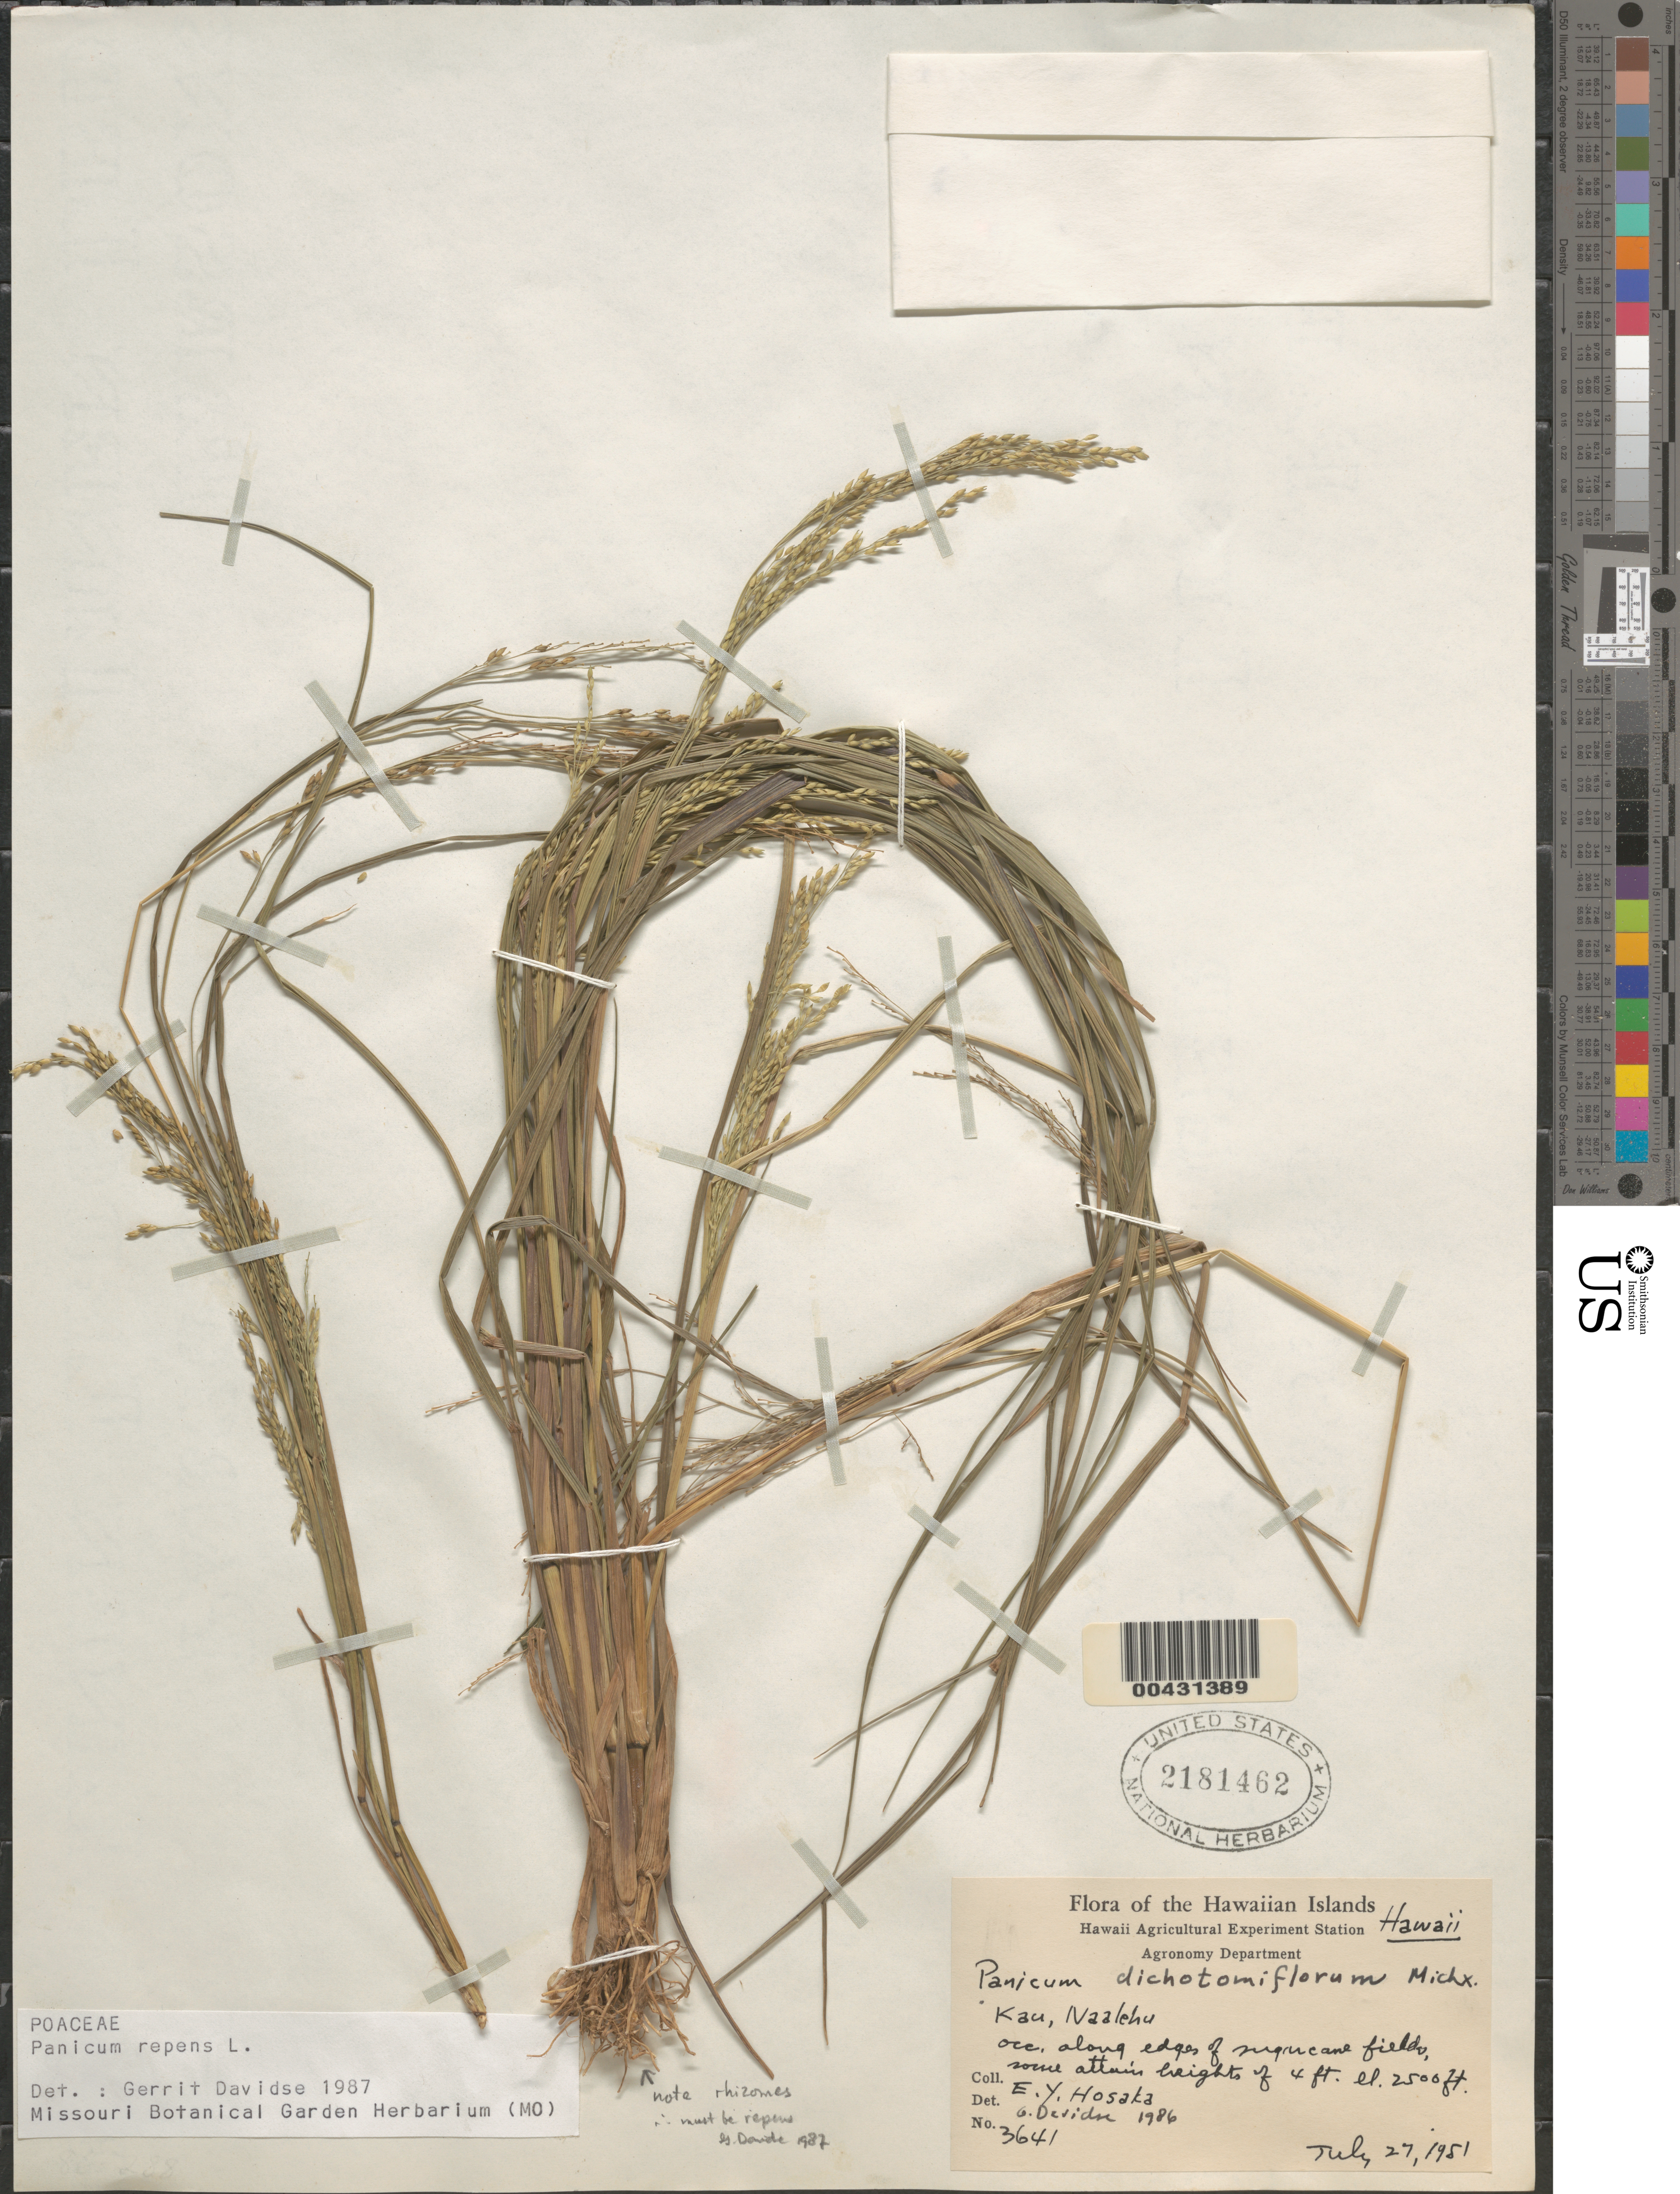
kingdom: Plantae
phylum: Tracheophyta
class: Liliopsida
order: Poales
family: Poaceae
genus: Panicum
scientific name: Panicum repens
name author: L.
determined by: Davidse, Gerrit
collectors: E. Y. Hosaka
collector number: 3641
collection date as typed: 27 Jul 1951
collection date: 1951-07-27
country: United States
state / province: Hawaii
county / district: Hawaii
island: Hawaii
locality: Kau, Naalehu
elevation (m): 762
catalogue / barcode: US 2181462